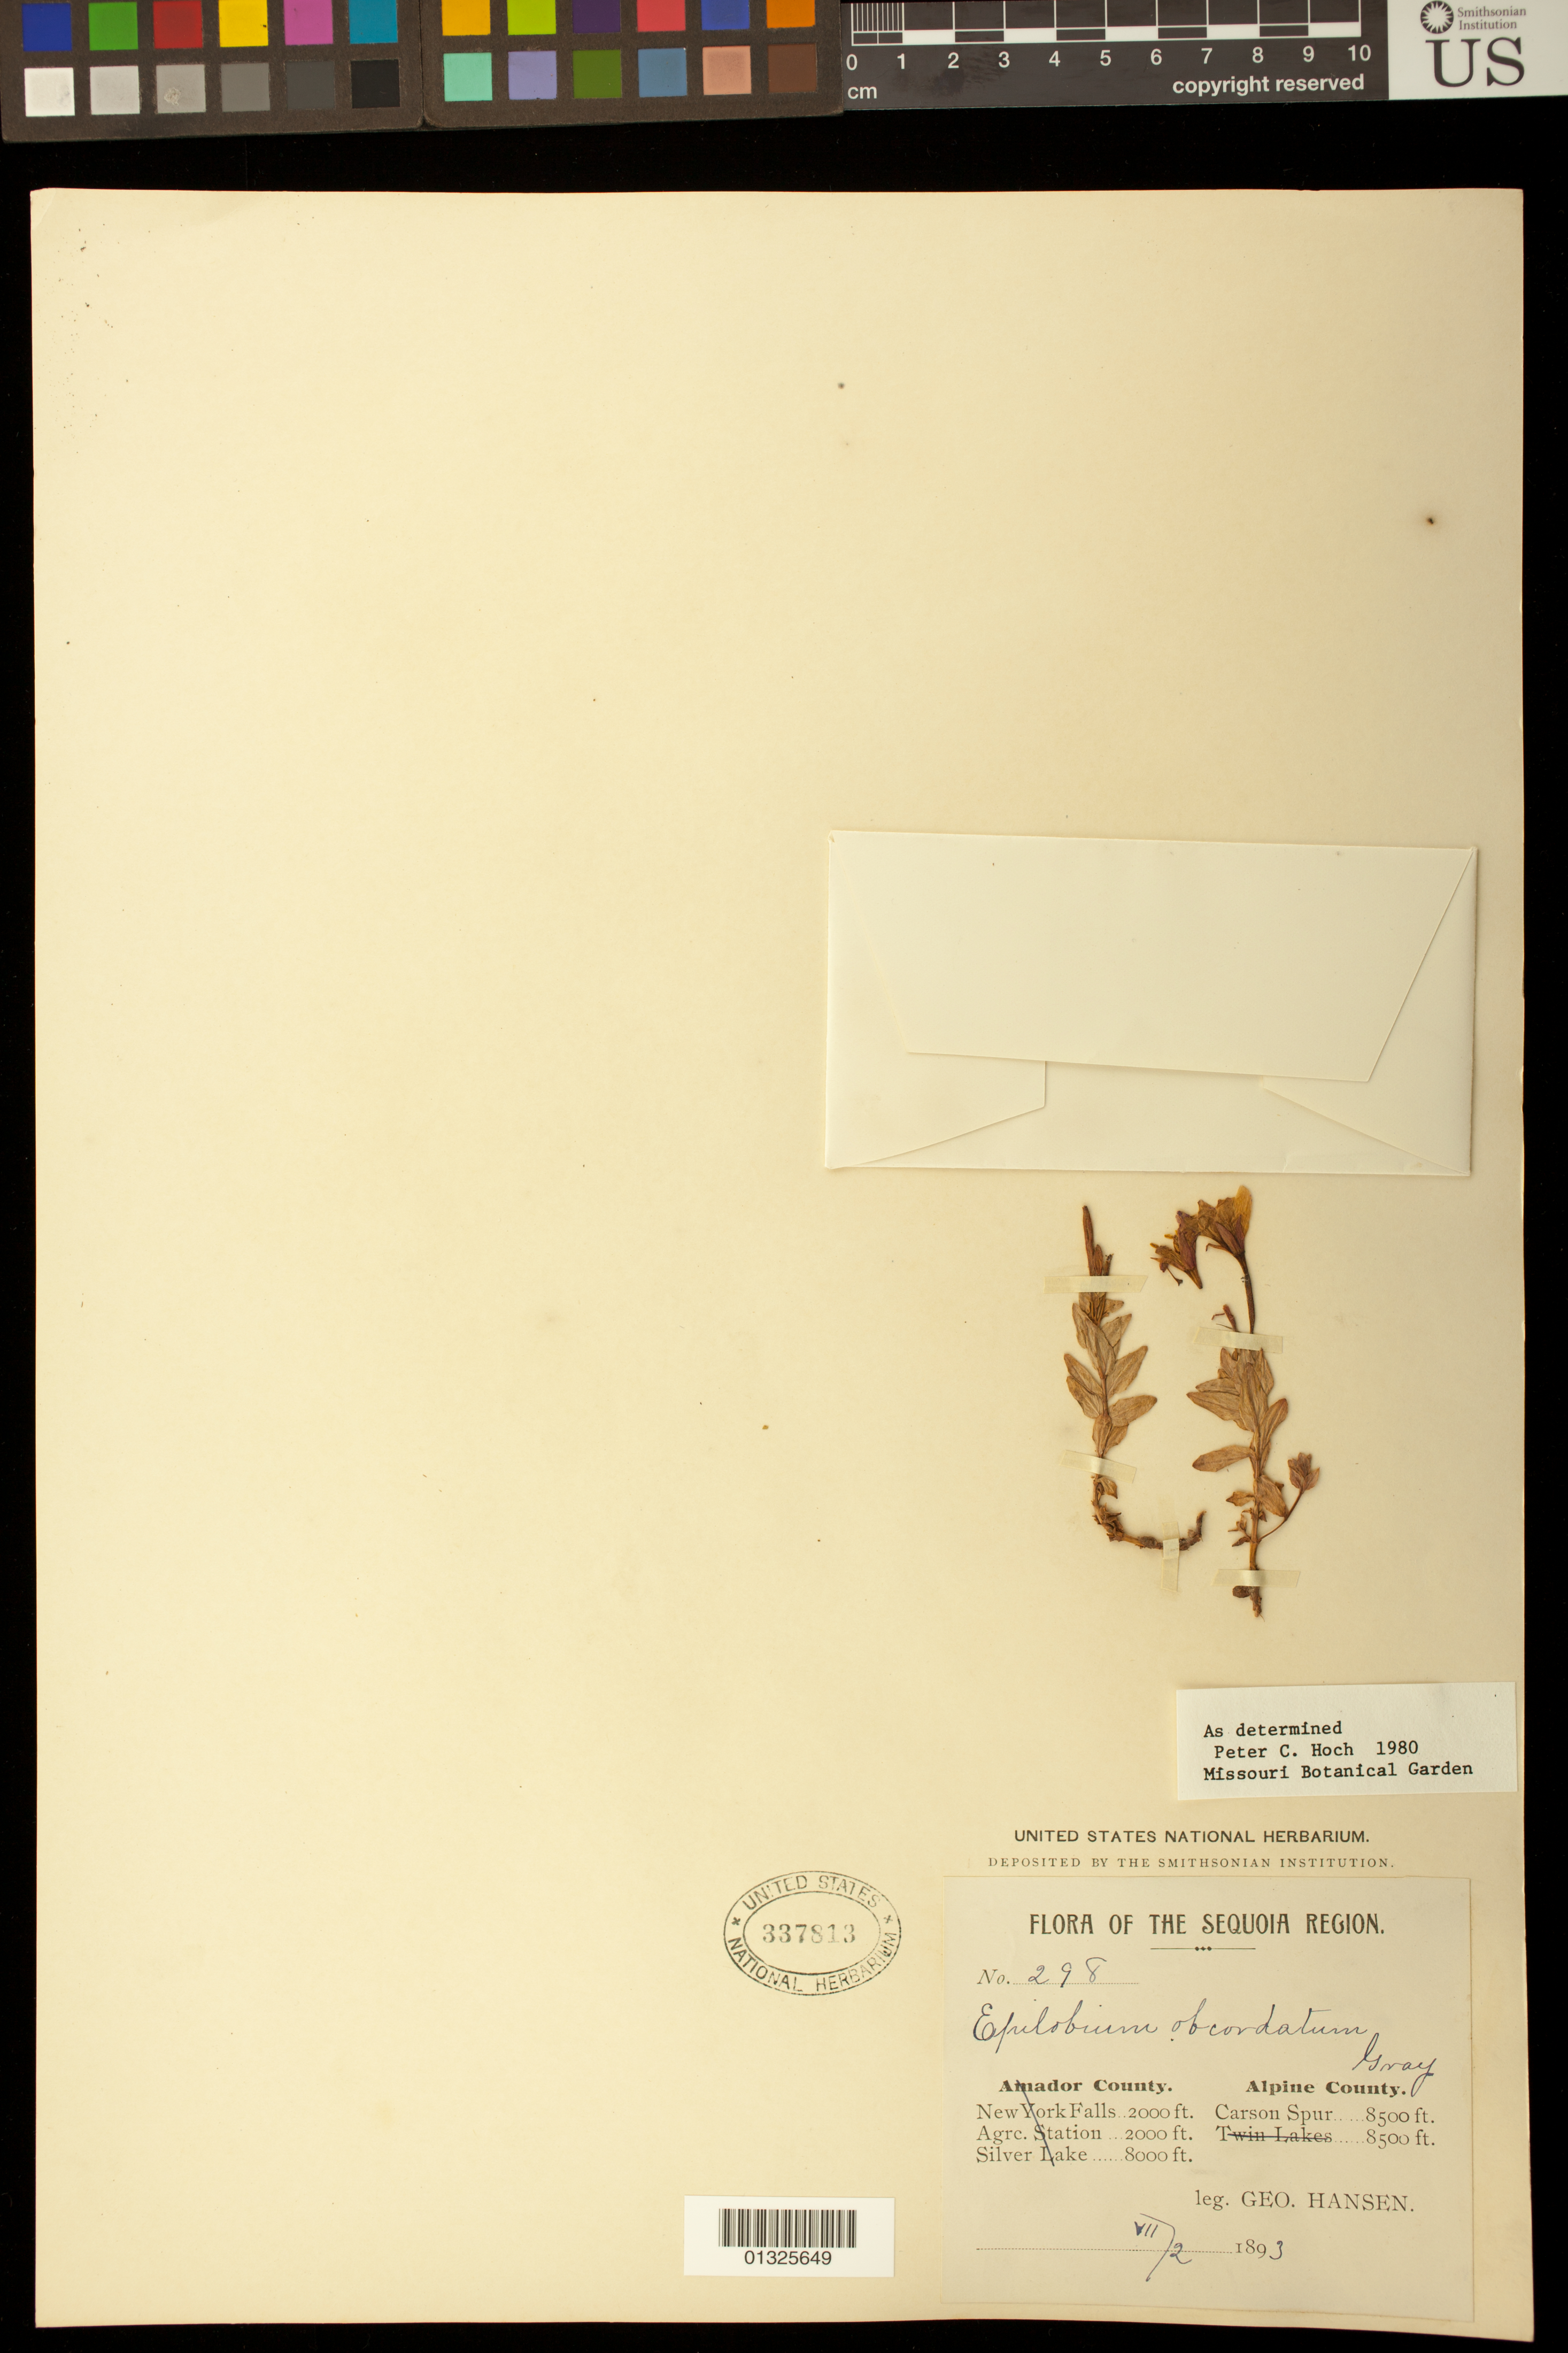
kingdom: Plantae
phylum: Tracheophyta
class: Magnoliopsida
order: Myrtales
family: Onagraceae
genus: Epilobium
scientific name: Epilobium obcordatum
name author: A. Gray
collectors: G. Hansen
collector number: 298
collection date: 1893-07-02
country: United States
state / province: California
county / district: Alpine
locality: Alpine County, Carson Spur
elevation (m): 2591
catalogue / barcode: US 337813